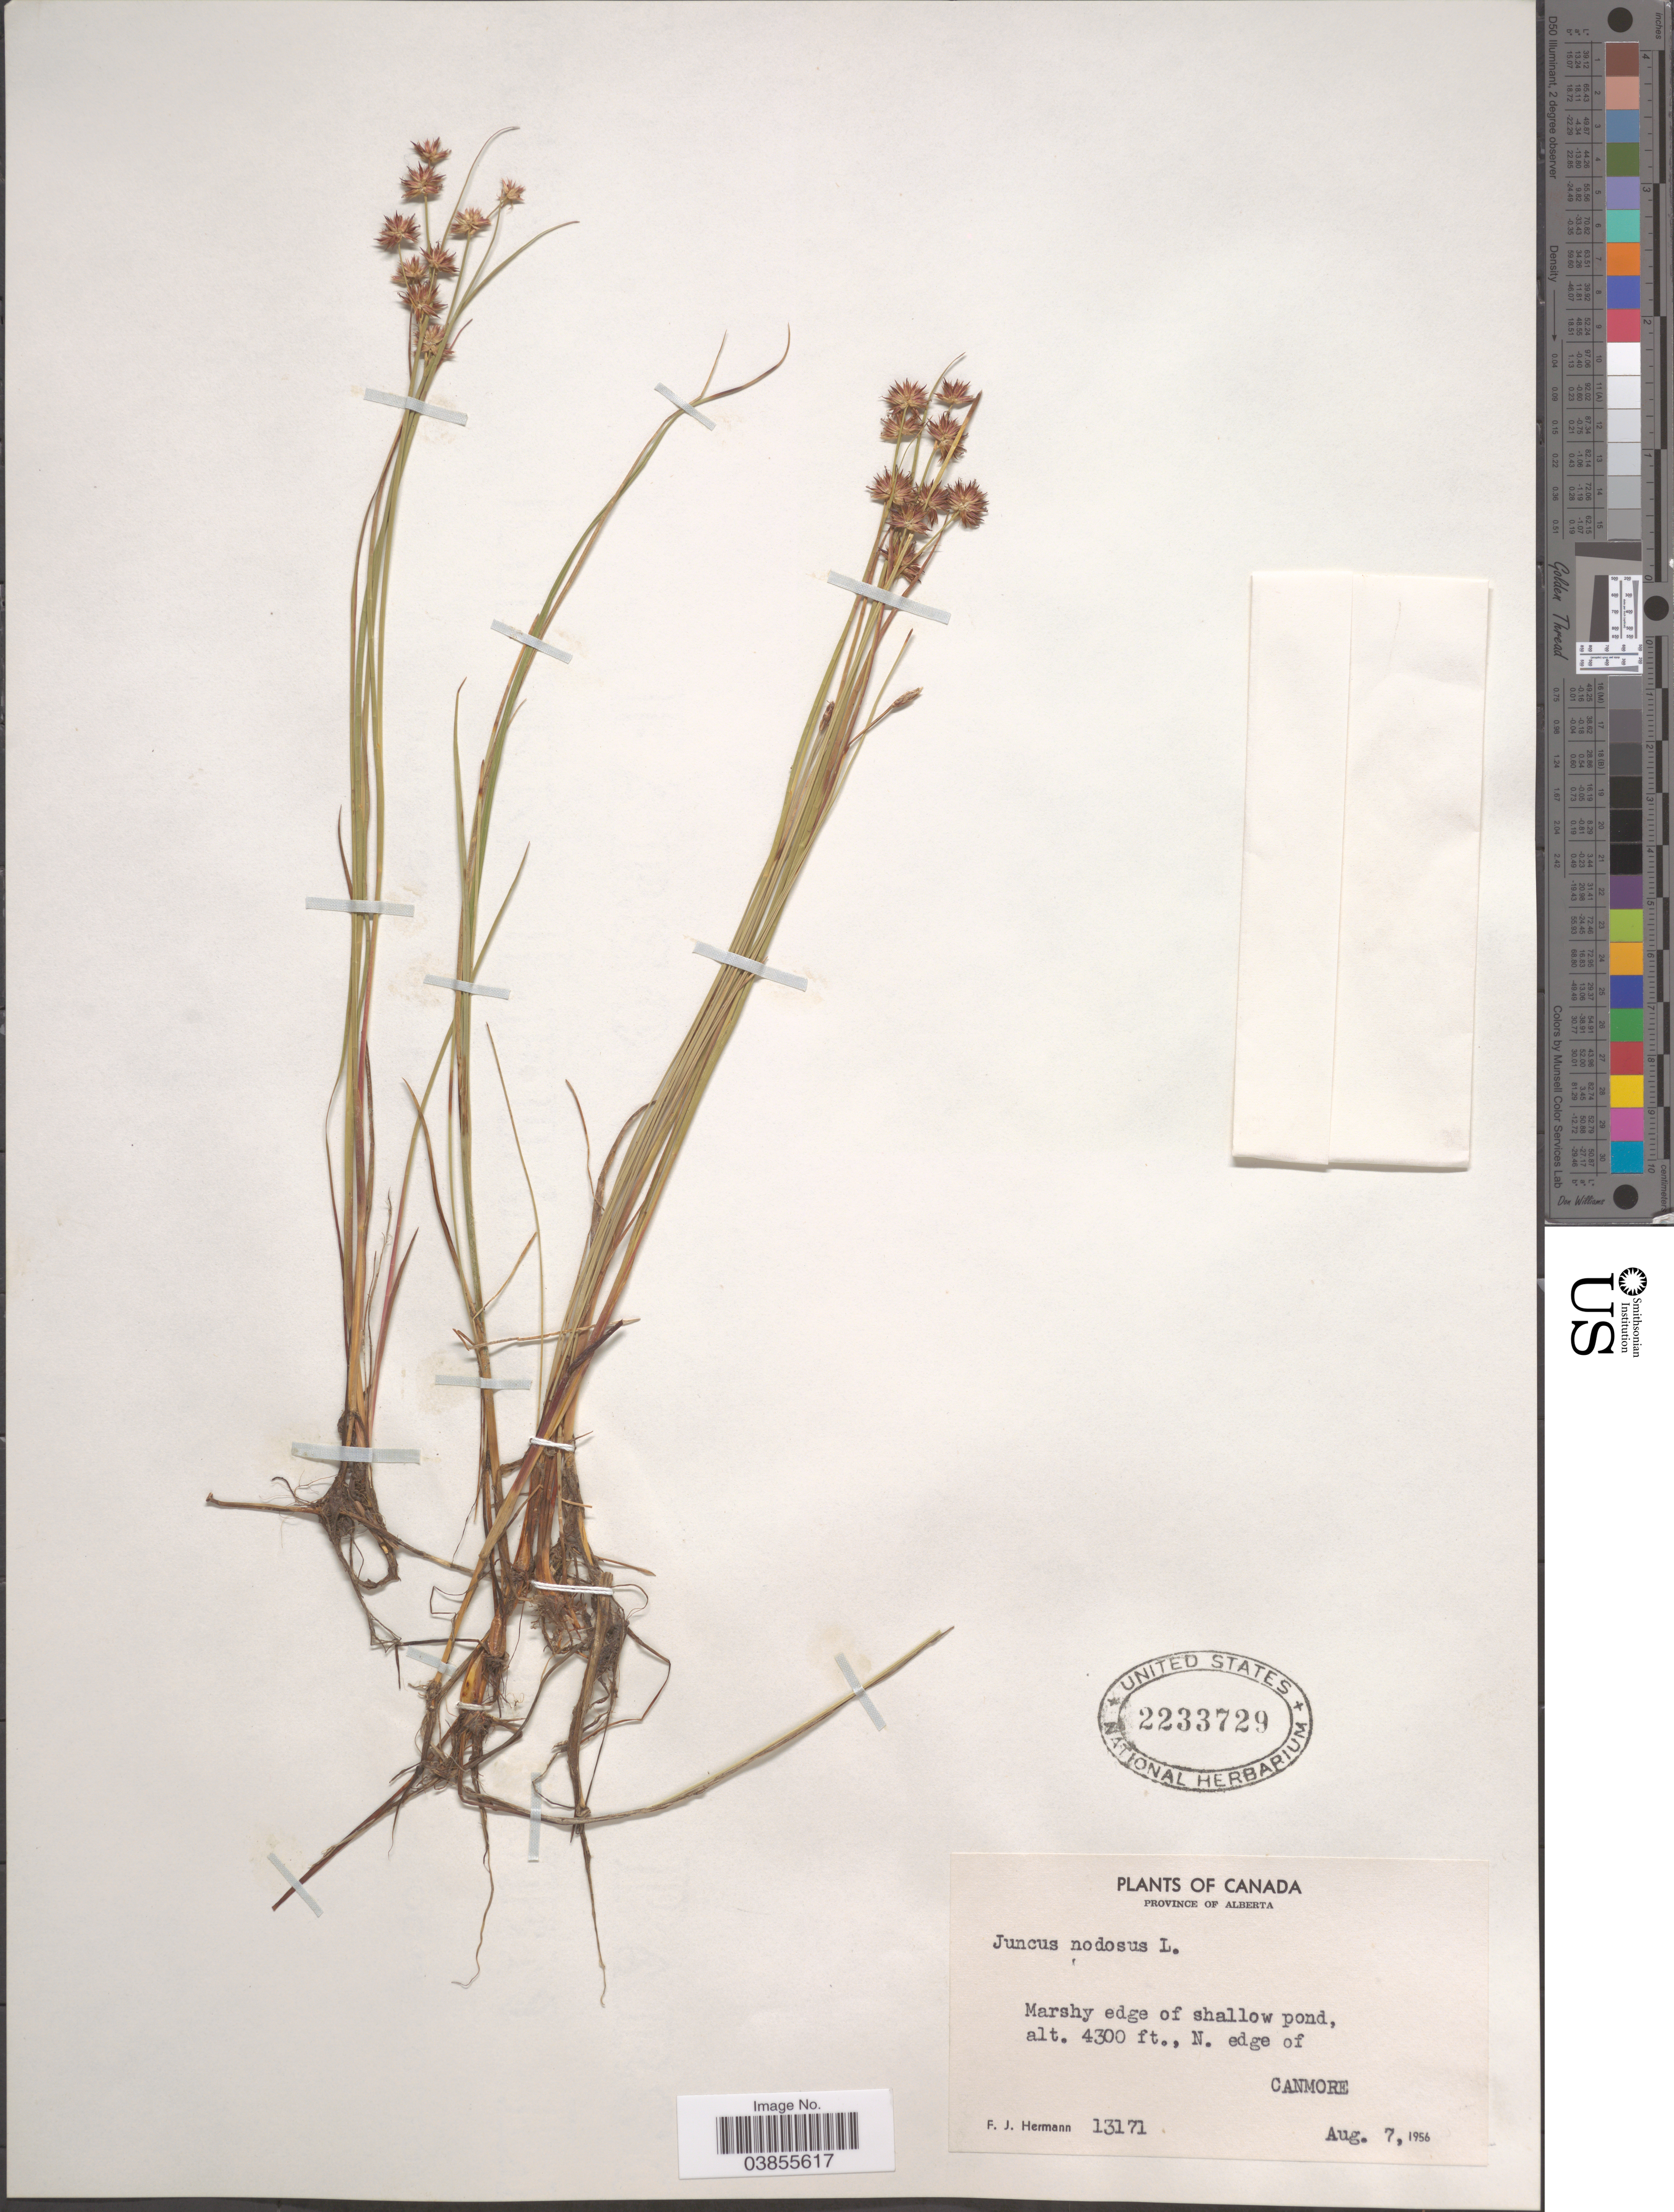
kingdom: Plantae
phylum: Tracheophyta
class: Liliopsida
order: Poales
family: Juncaceae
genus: Juncus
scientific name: Juncus nodosus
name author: L.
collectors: F. J. Hermann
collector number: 13171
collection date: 1956-08-07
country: Canada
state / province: Alberta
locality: Marshy edge of shallow pond, N. edge of Canmore.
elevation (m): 1311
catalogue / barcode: US 2233729